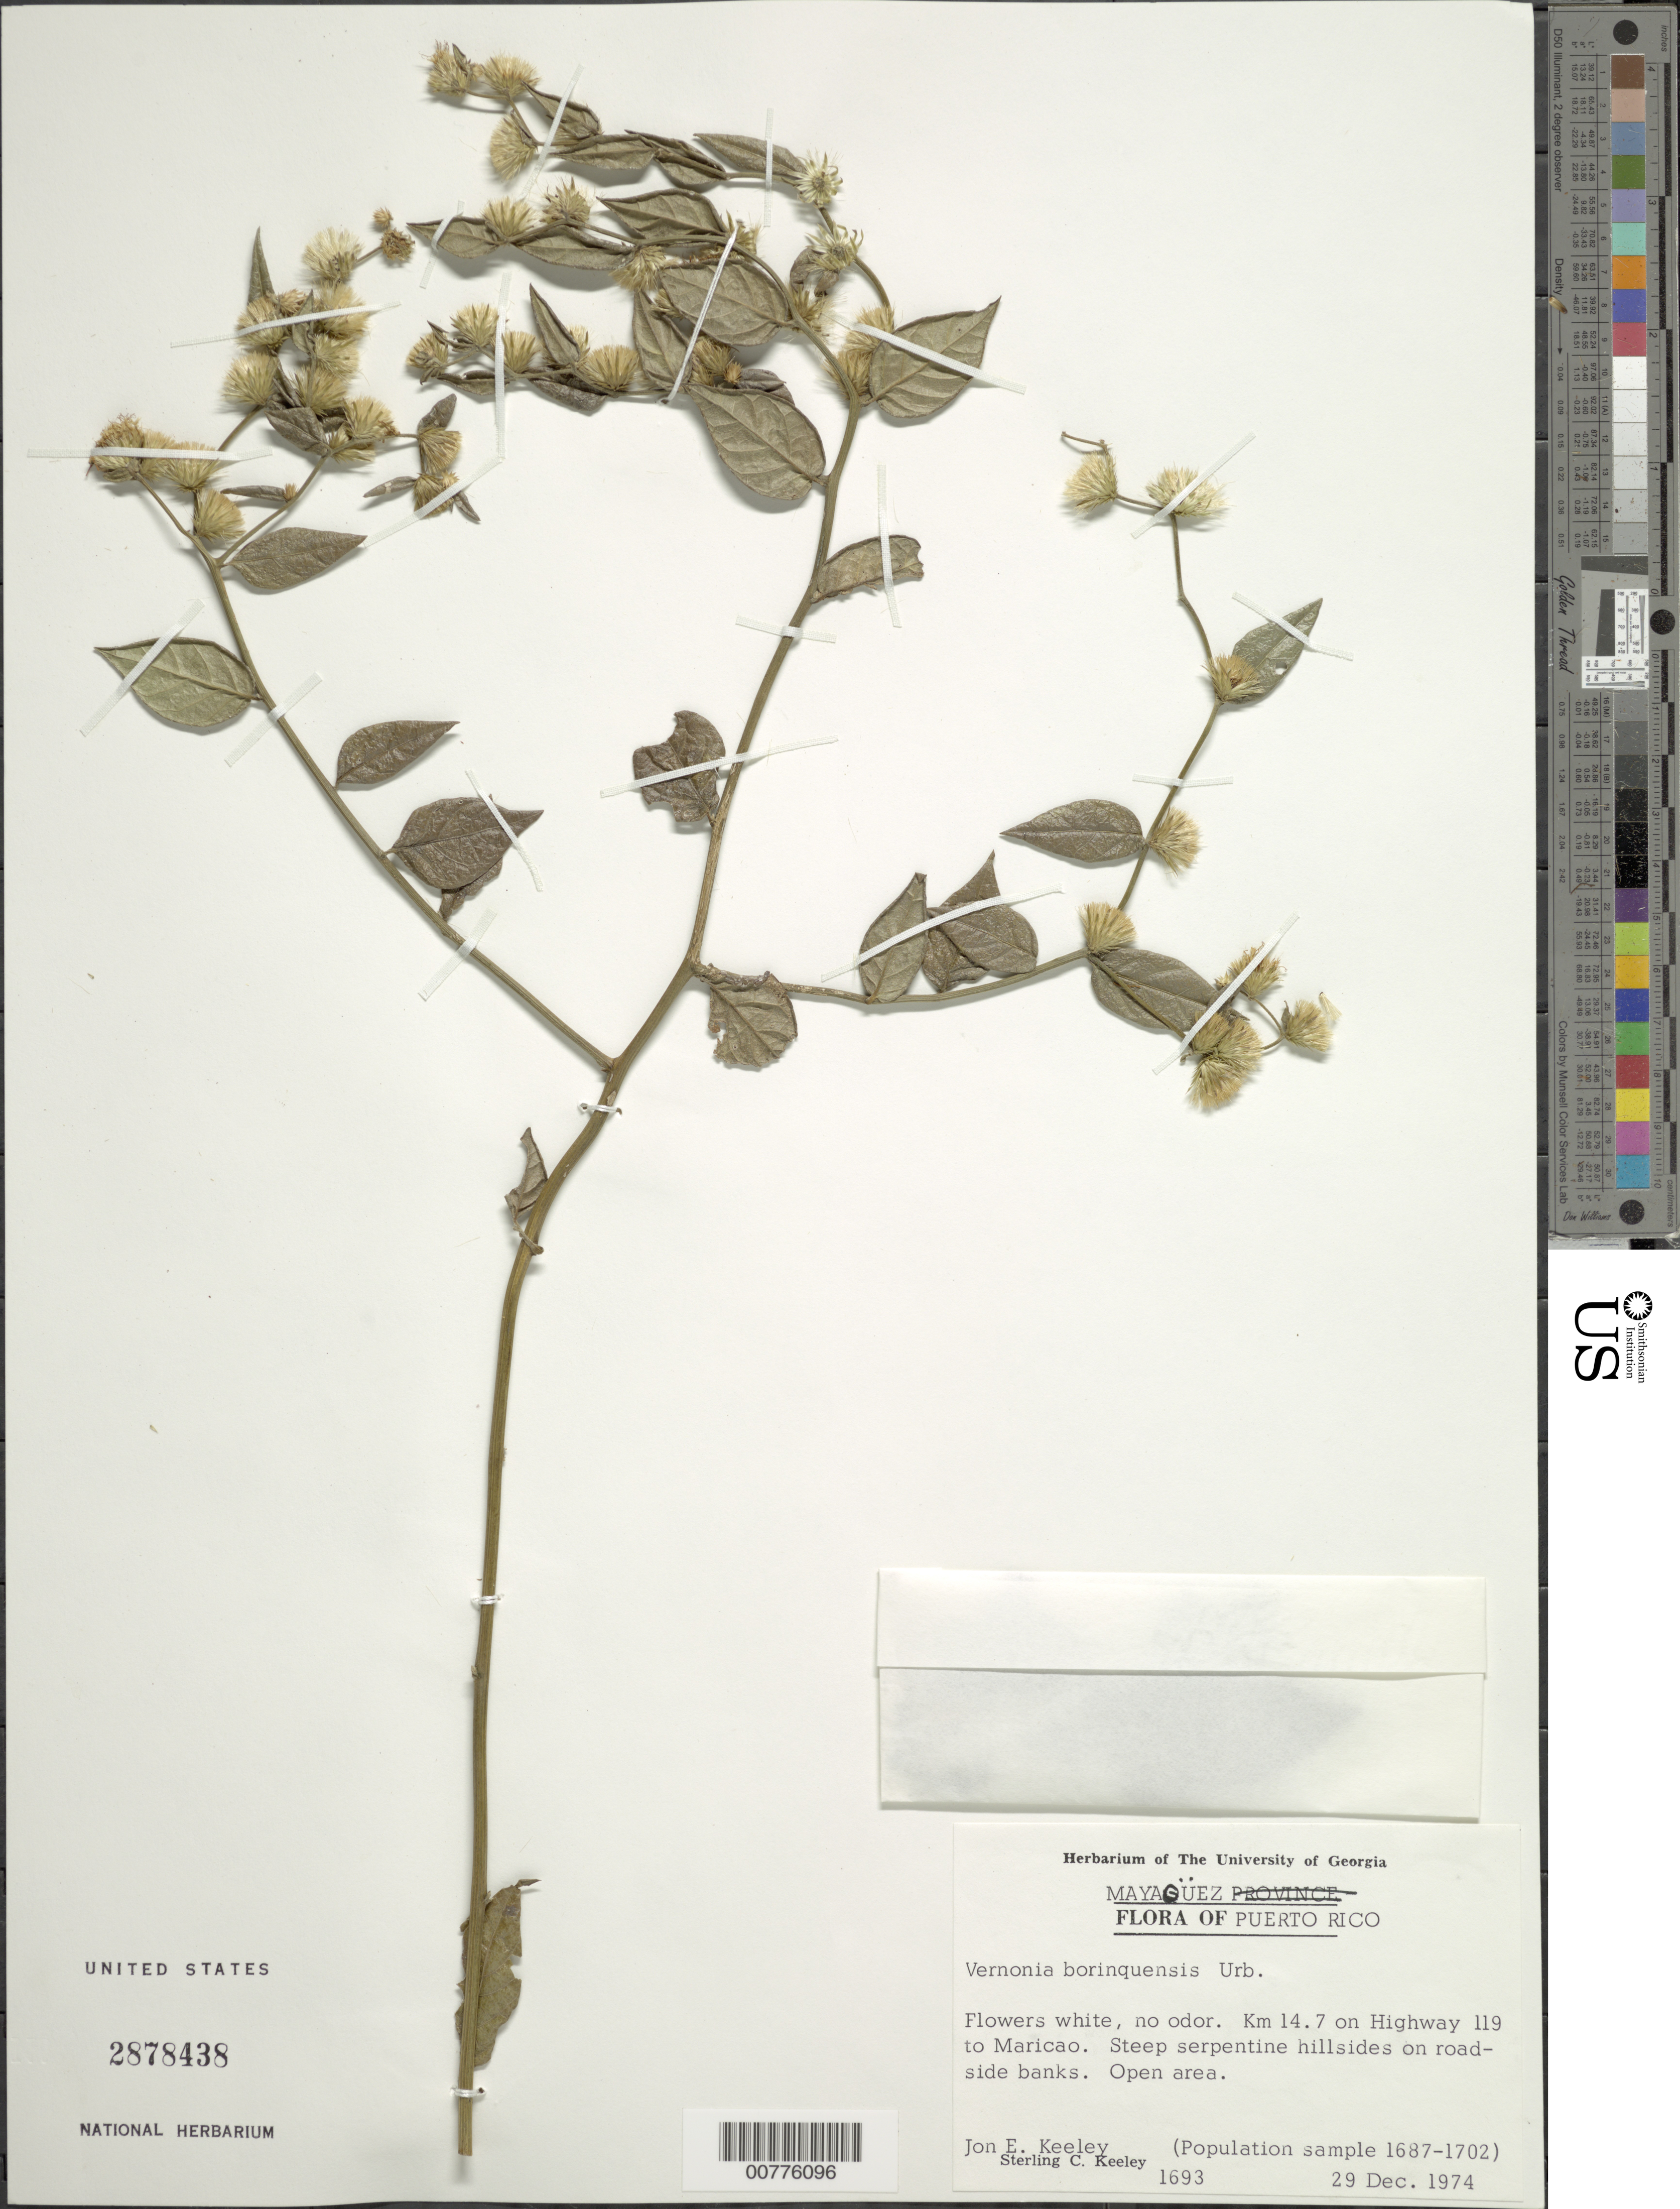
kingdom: Plantae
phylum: Tracheophyta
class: Magnoliopsida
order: Asterales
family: Asteraceae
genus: Lepidaploa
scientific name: Lepidaploa borinquensis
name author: (Urb.) H. Rob.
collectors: J. E. Keeley & S. C. Keeley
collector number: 1693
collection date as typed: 29 Dec 1974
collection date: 1974-12-29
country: Puerto Rico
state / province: Maricao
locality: Mayagüez. Km. 14.7 on Highway 119 to Maricao. Steep serpentine hillsides on roadside banks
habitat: Open area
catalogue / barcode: US 2878438